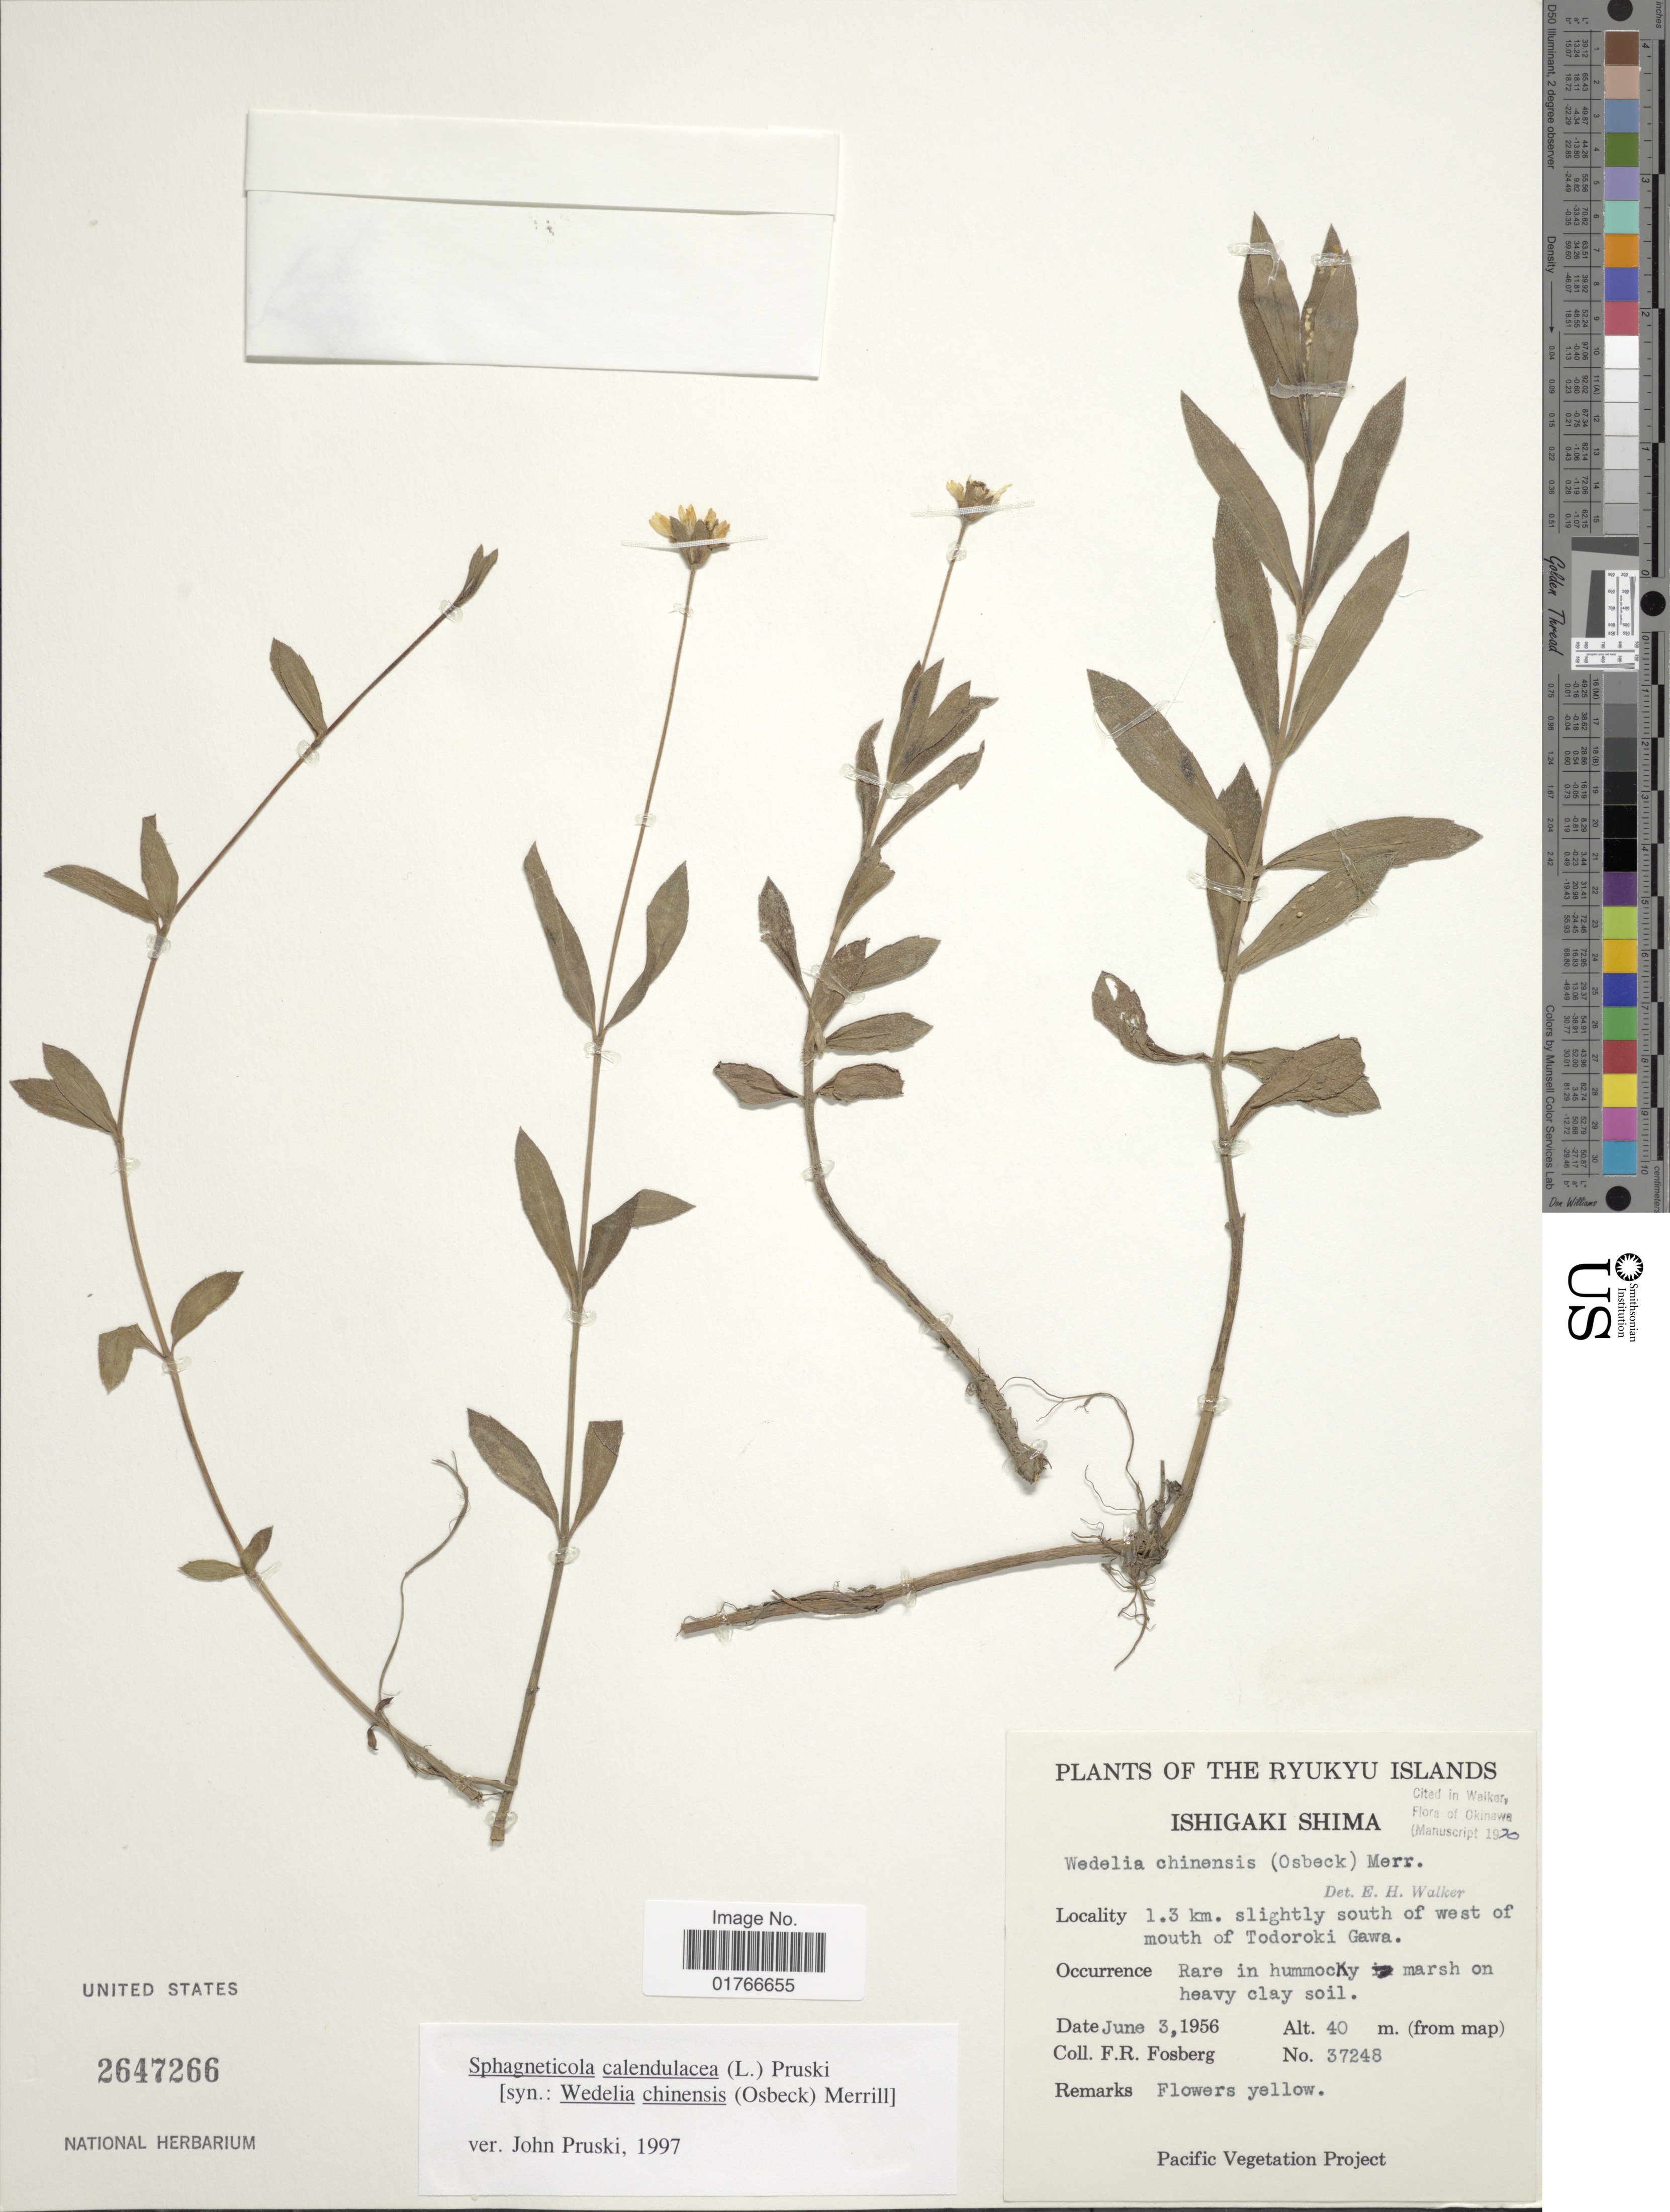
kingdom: Plantae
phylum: Tracheophyta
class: Magnoliopsida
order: Asterales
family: Asteraceae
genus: Sphagneticola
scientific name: Sphagneticola calendulacea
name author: (L.) Pruski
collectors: F. R. Fosberg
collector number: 37248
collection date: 1956-06-03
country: Japan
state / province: Okinawa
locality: Ryukyu Islands, Ishigaki Shima, 1.3 km slightly south of west of mouth of Todoroki Gawa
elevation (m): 40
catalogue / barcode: US 2647266